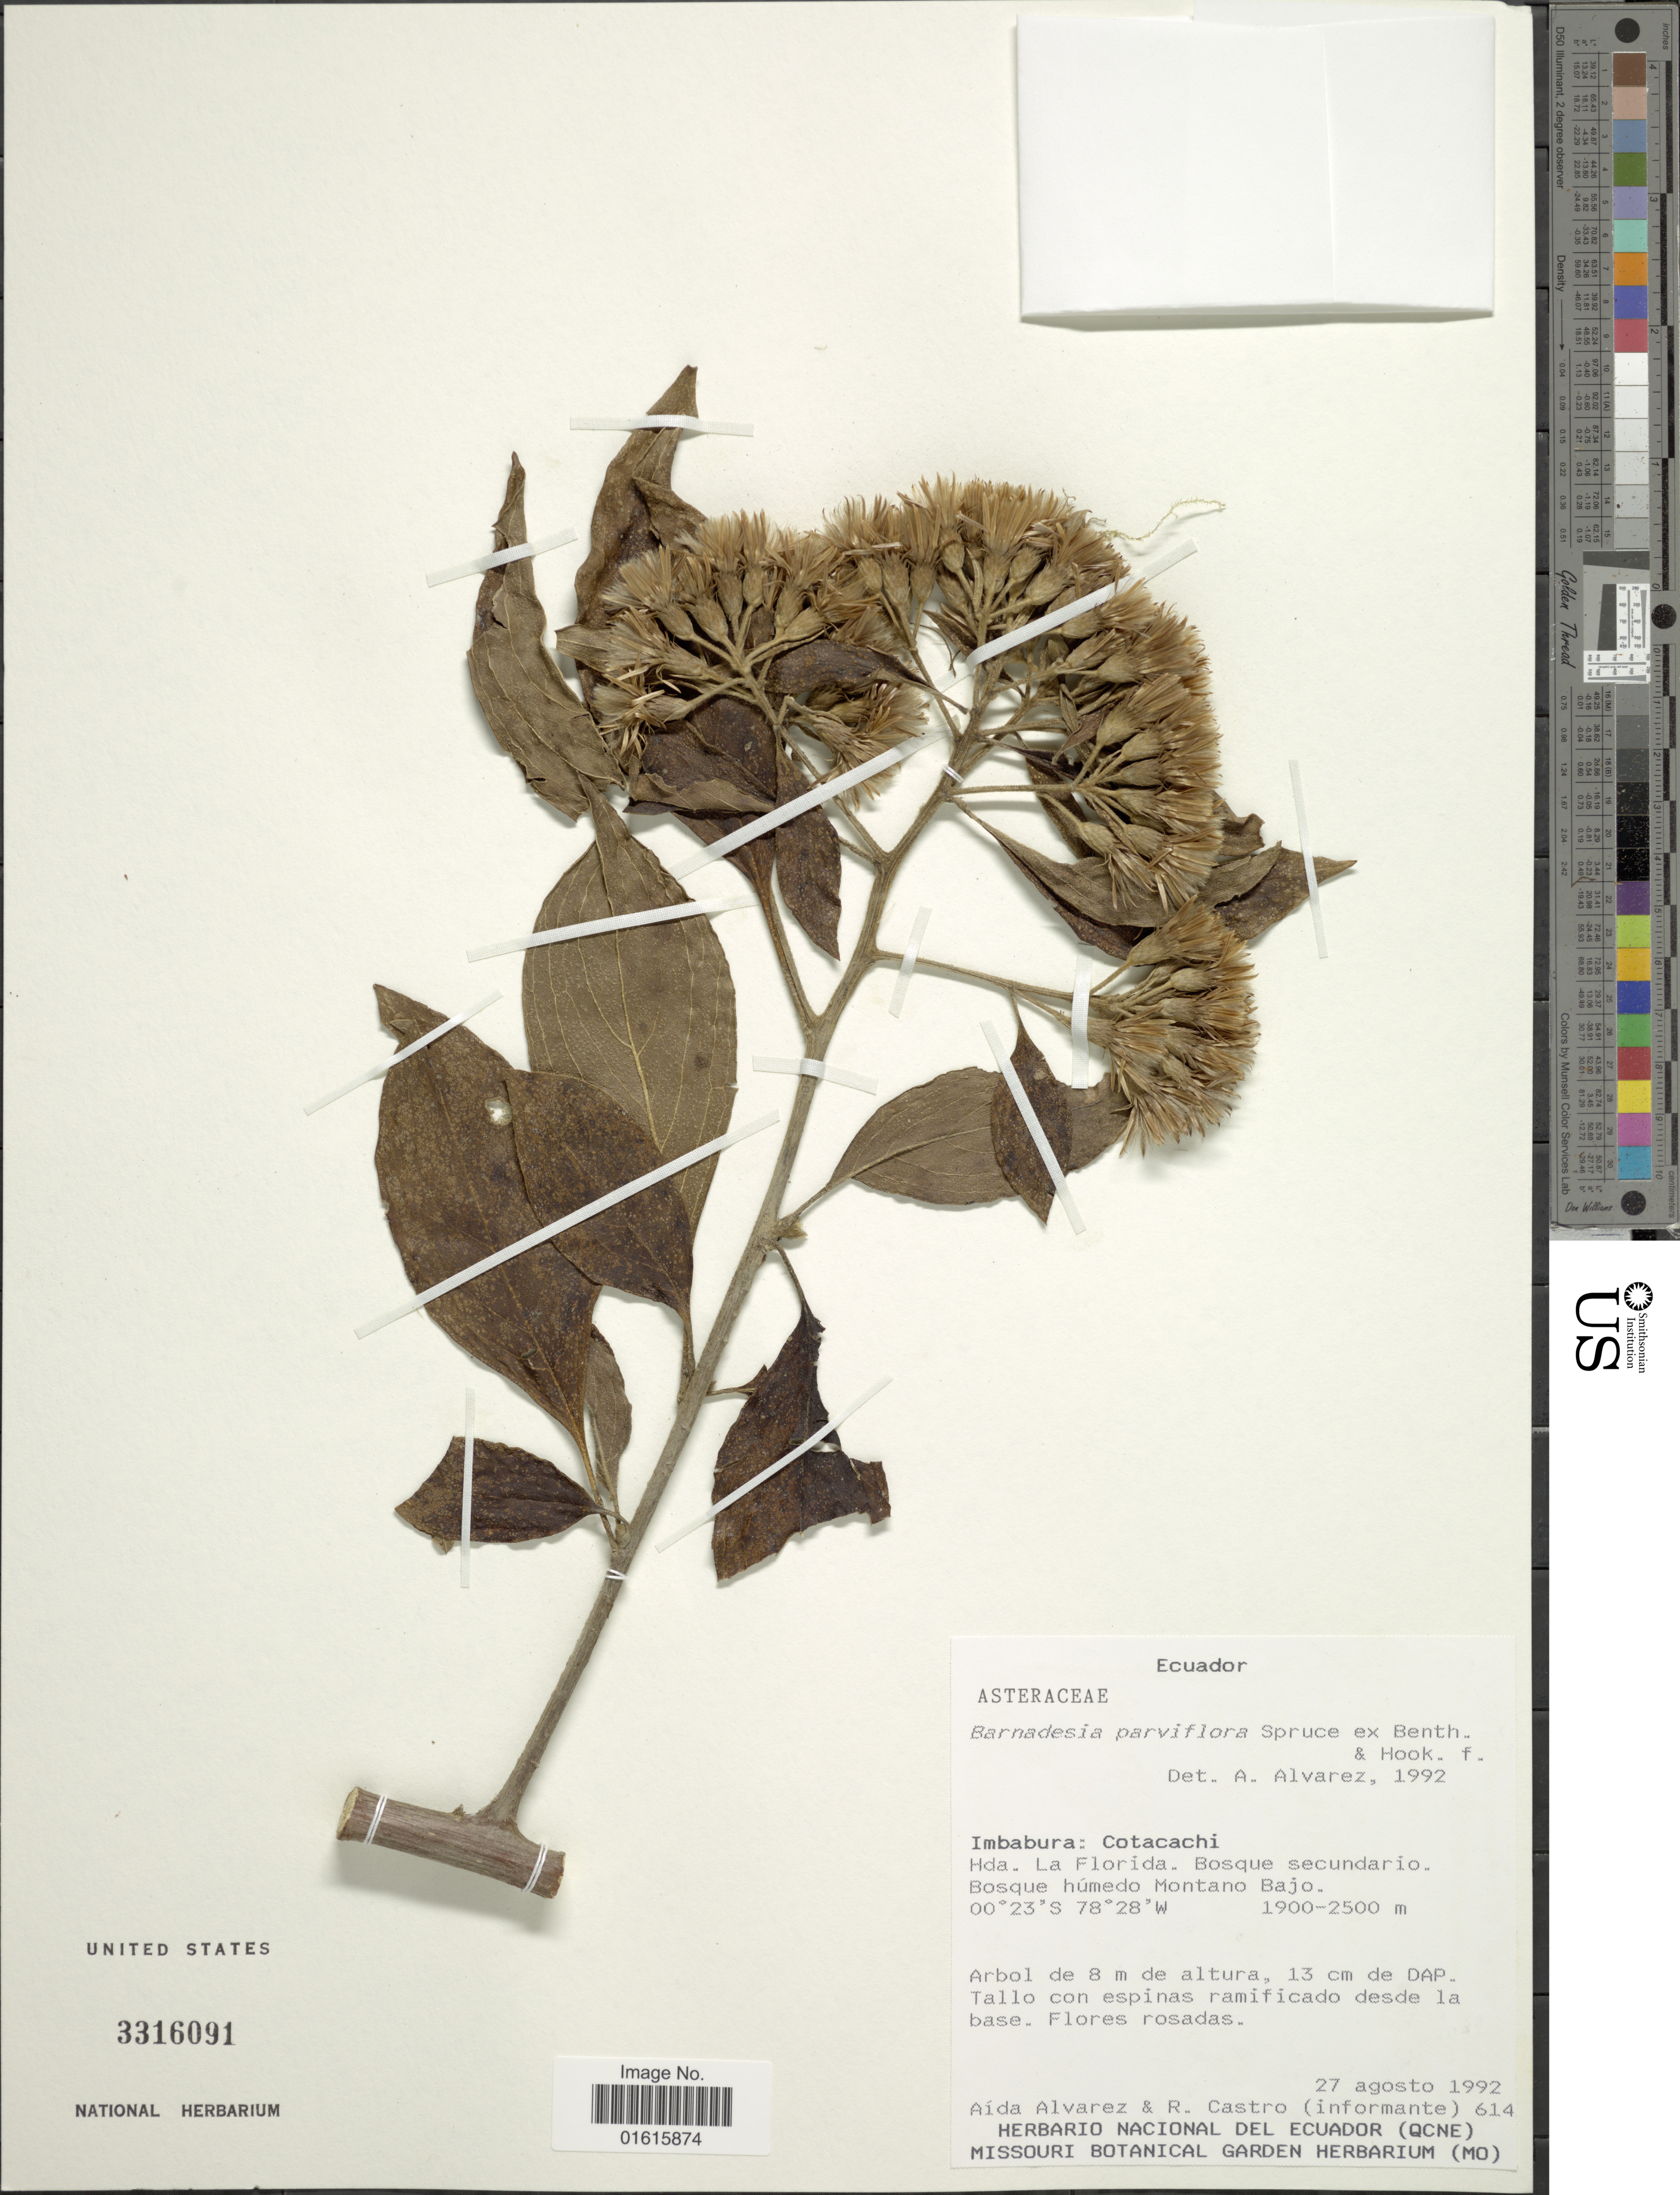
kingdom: Plantae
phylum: Tracheophyta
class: Magnoliopsida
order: Asterales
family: Asteraceae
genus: Barnadesia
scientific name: Barnadesia parviflora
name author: Spruce ex Benth. & Hook. f.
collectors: A. Alvarez & R. Castro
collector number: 614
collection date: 1992-08-27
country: Ecuador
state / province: Imbabura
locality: Cotacachi, Hda. La Florida. Bosquew secundario. Bosque humedo Montano Bajo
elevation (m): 1900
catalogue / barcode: US 3316091